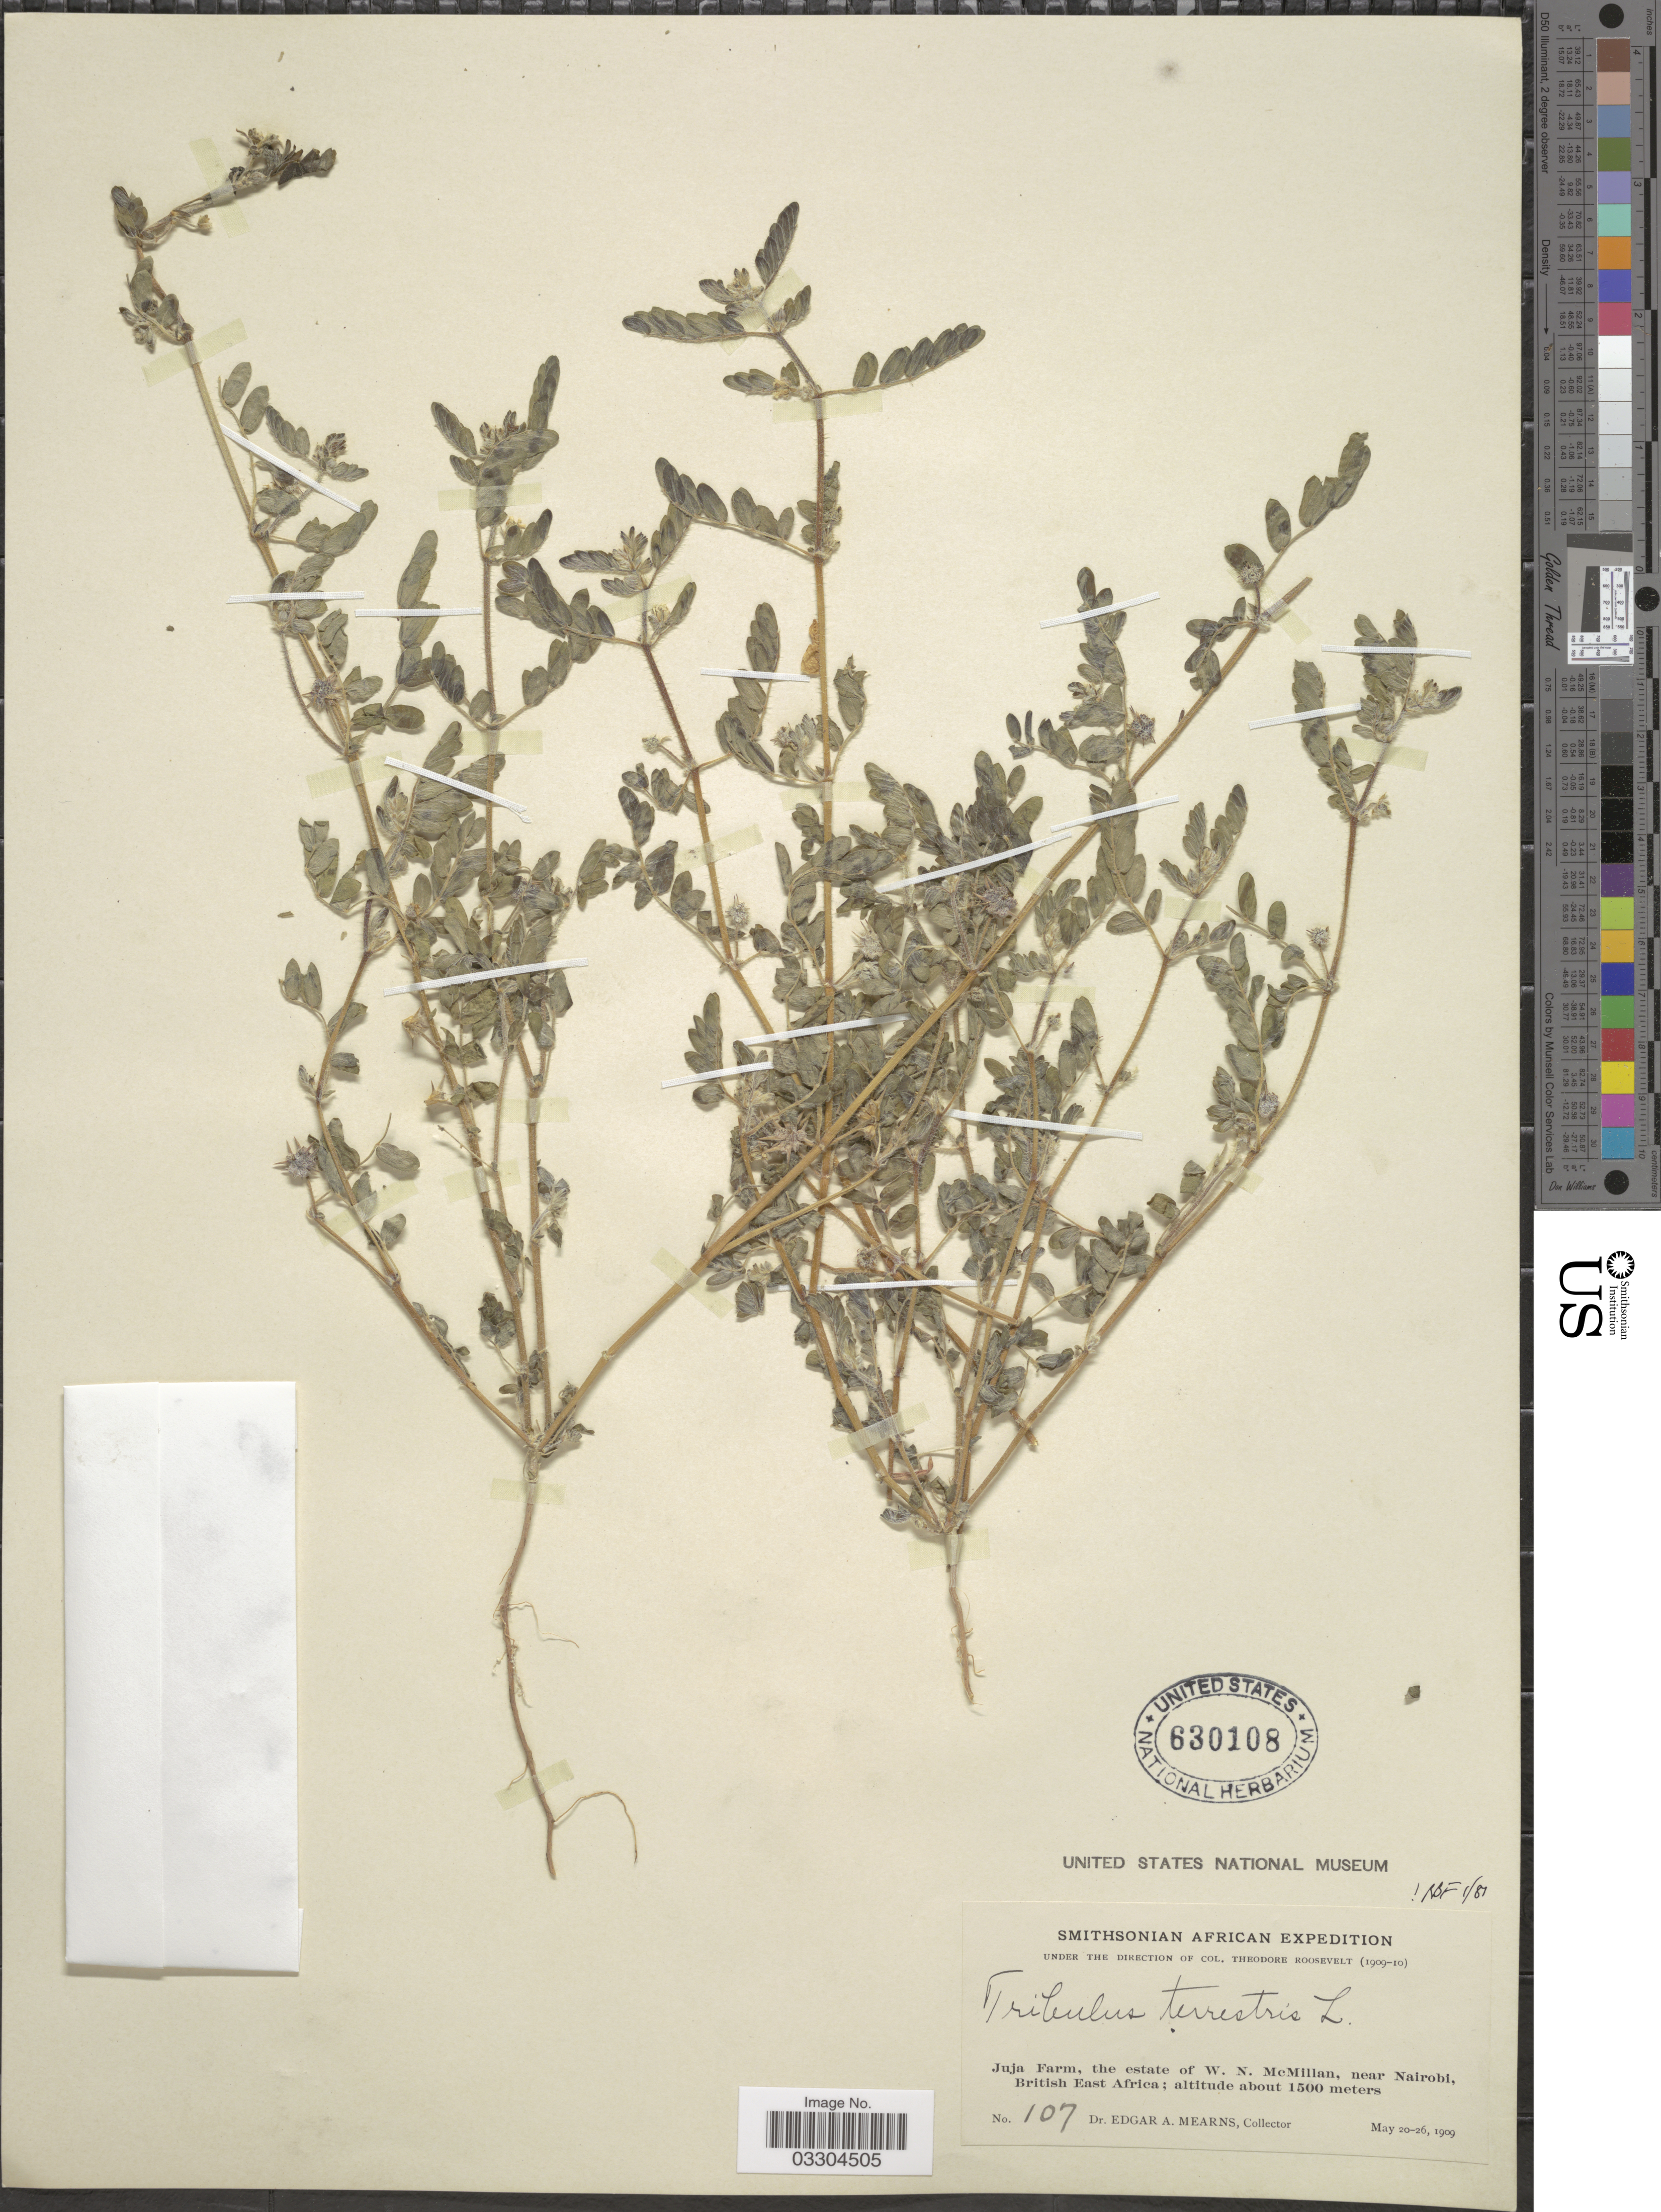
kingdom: Plantae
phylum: Tracheophyta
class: Magnoliopsida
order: Zygophyllales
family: Zygophyllaceae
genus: Tribulus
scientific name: Tribulus terrestris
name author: L.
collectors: E. A. Mearns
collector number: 107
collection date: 1909-05-20/1909-05-26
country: Kenya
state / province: Nairobi Area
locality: Juja Farm, the estate of W.N. McMillan, near Nairobi British East Africa.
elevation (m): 1500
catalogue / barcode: US 630108